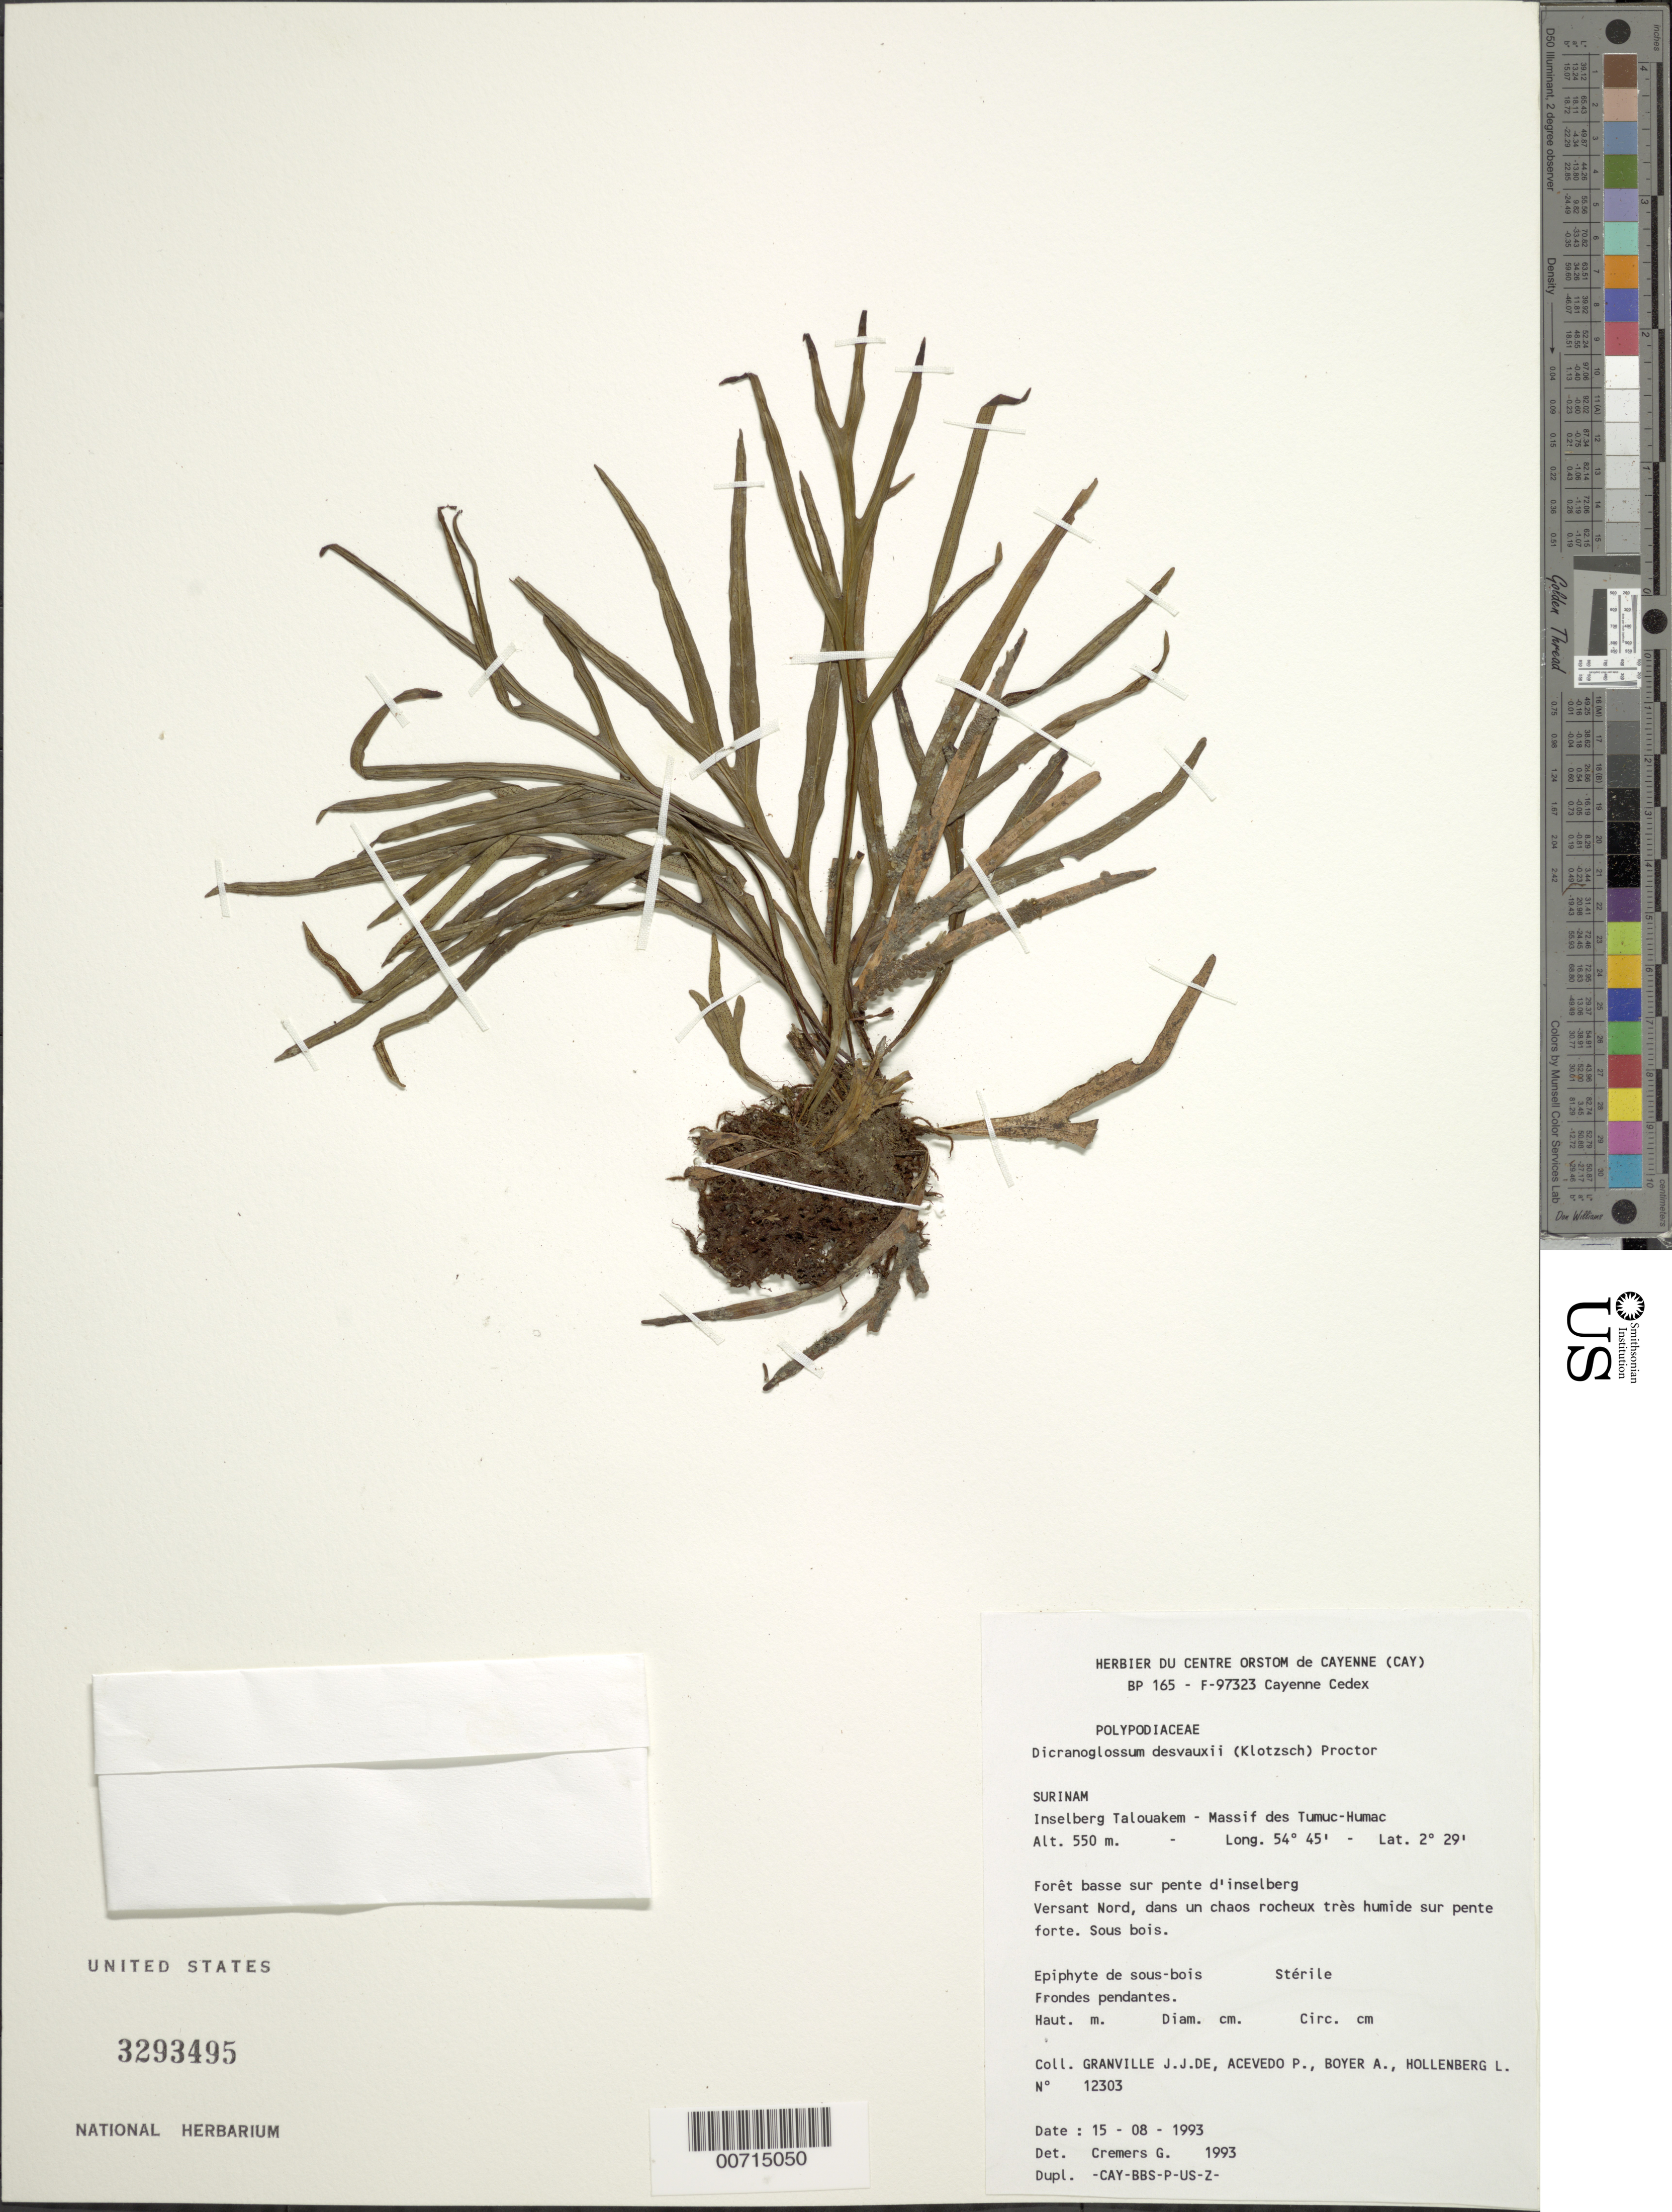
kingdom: Plantae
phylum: Tracheophyta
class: Polypodiopsida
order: Polypodiales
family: Polypodiaceae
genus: Pleopeltis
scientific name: Pleopeltis desvauxii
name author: (Klotzsch) Salino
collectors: J.-J. de Granville, P. Acevedo-Rodr., A. Boyer & L. Hollenberg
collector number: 12303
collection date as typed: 15-Aug-93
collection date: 1993-08-15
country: Suriname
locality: Inselberg Talouakem, Massif des Tumuc-Humac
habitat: Forêt basse sur pent d'inselberg. Versant Nord, dans un chaos rocheux très humide sur pent forte. Sous bois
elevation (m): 550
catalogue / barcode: US 3293495